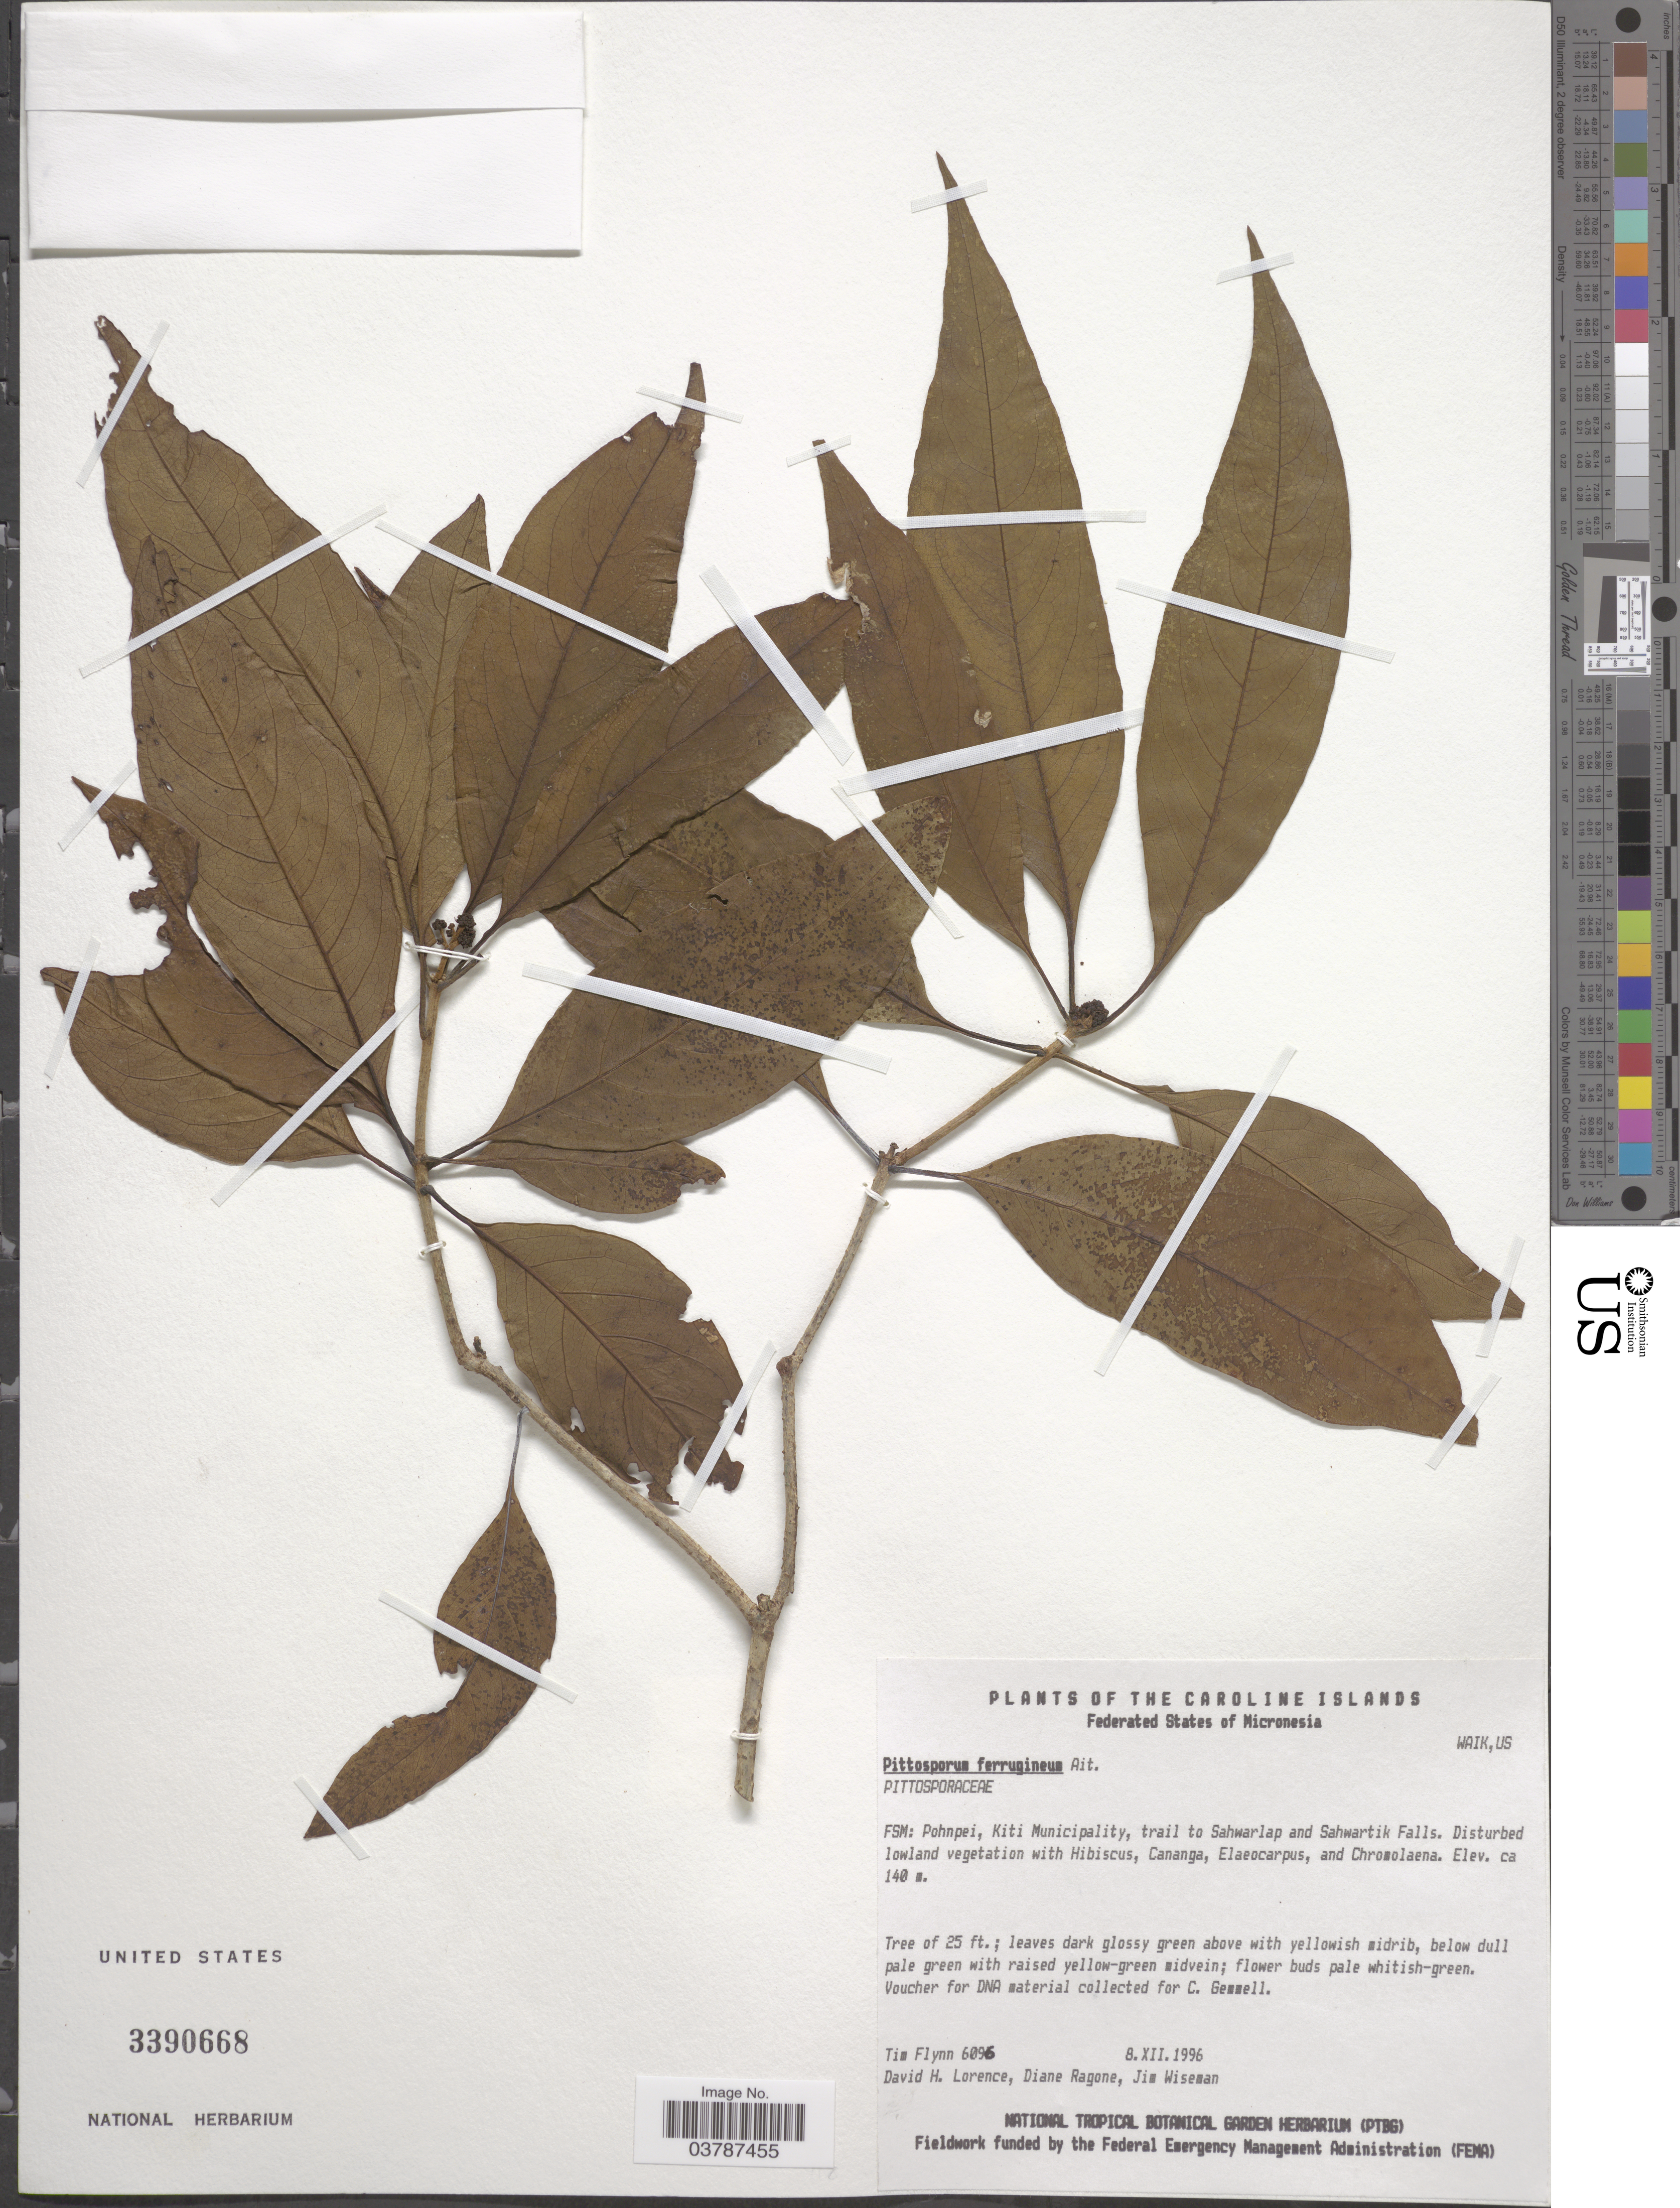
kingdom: Plantae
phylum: Tracheophyta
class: Magnoliopsida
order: Apiales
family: Pittosporaceae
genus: Pittosporum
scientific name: Pittosporum ferrugineum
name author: Dryand. ex Aiton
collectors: T. Flynn, D. Lorence, D. Ragone & J. Wiseman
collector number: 6096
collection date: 1996-12-08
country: Micronesia, Federated States of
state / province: Pohnpei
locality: The Caroline Islands. FSM: Pohnpei, Kiti Municipality, trail to Sahwarlap and Sahwartik Falls.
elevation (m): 140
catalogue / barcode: US 3390668